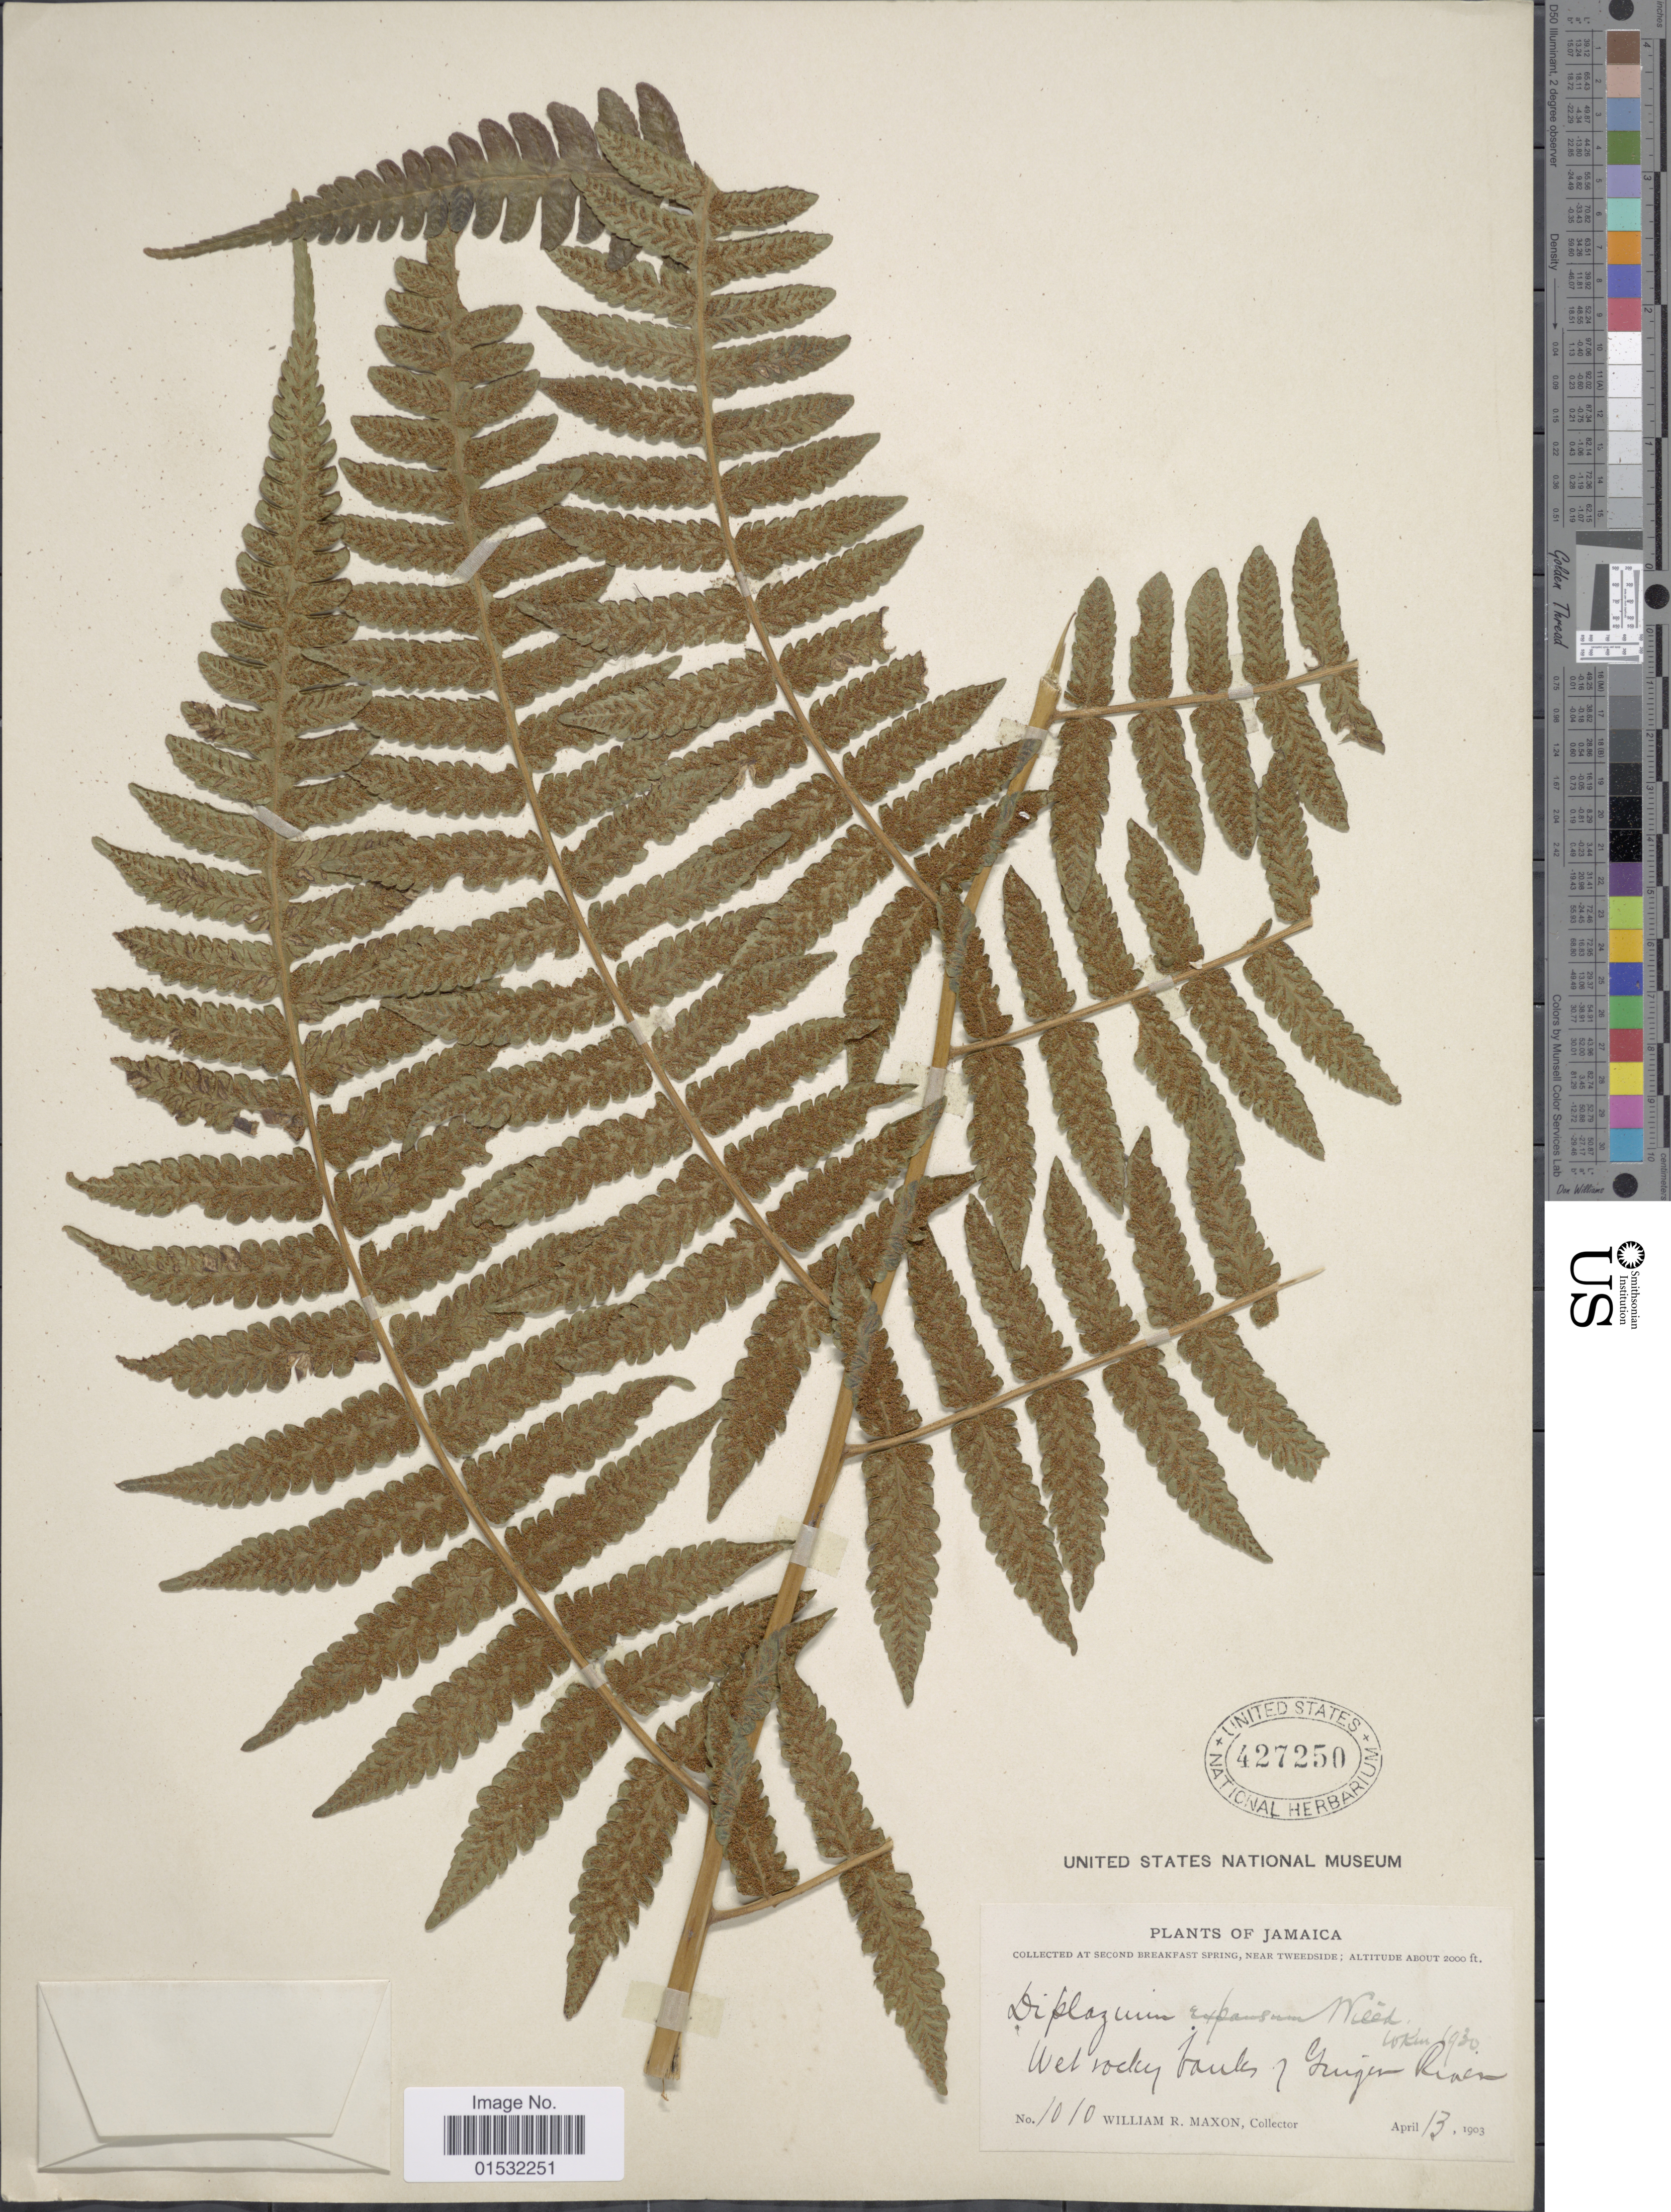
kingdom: Plantae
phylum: Tracheophyta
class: Polypodiopsida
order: Polypodiales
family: Athyriaceae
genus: Diplazium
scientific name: Diplazium expansum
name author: Willd.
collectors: W. R. Maxon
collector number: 1010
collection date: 1903-04-13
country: Jamaica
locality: Second Breakfast Spring, near Tweedside. Wet rocky banks of Ginger River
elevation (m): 610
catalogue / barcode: US 427250